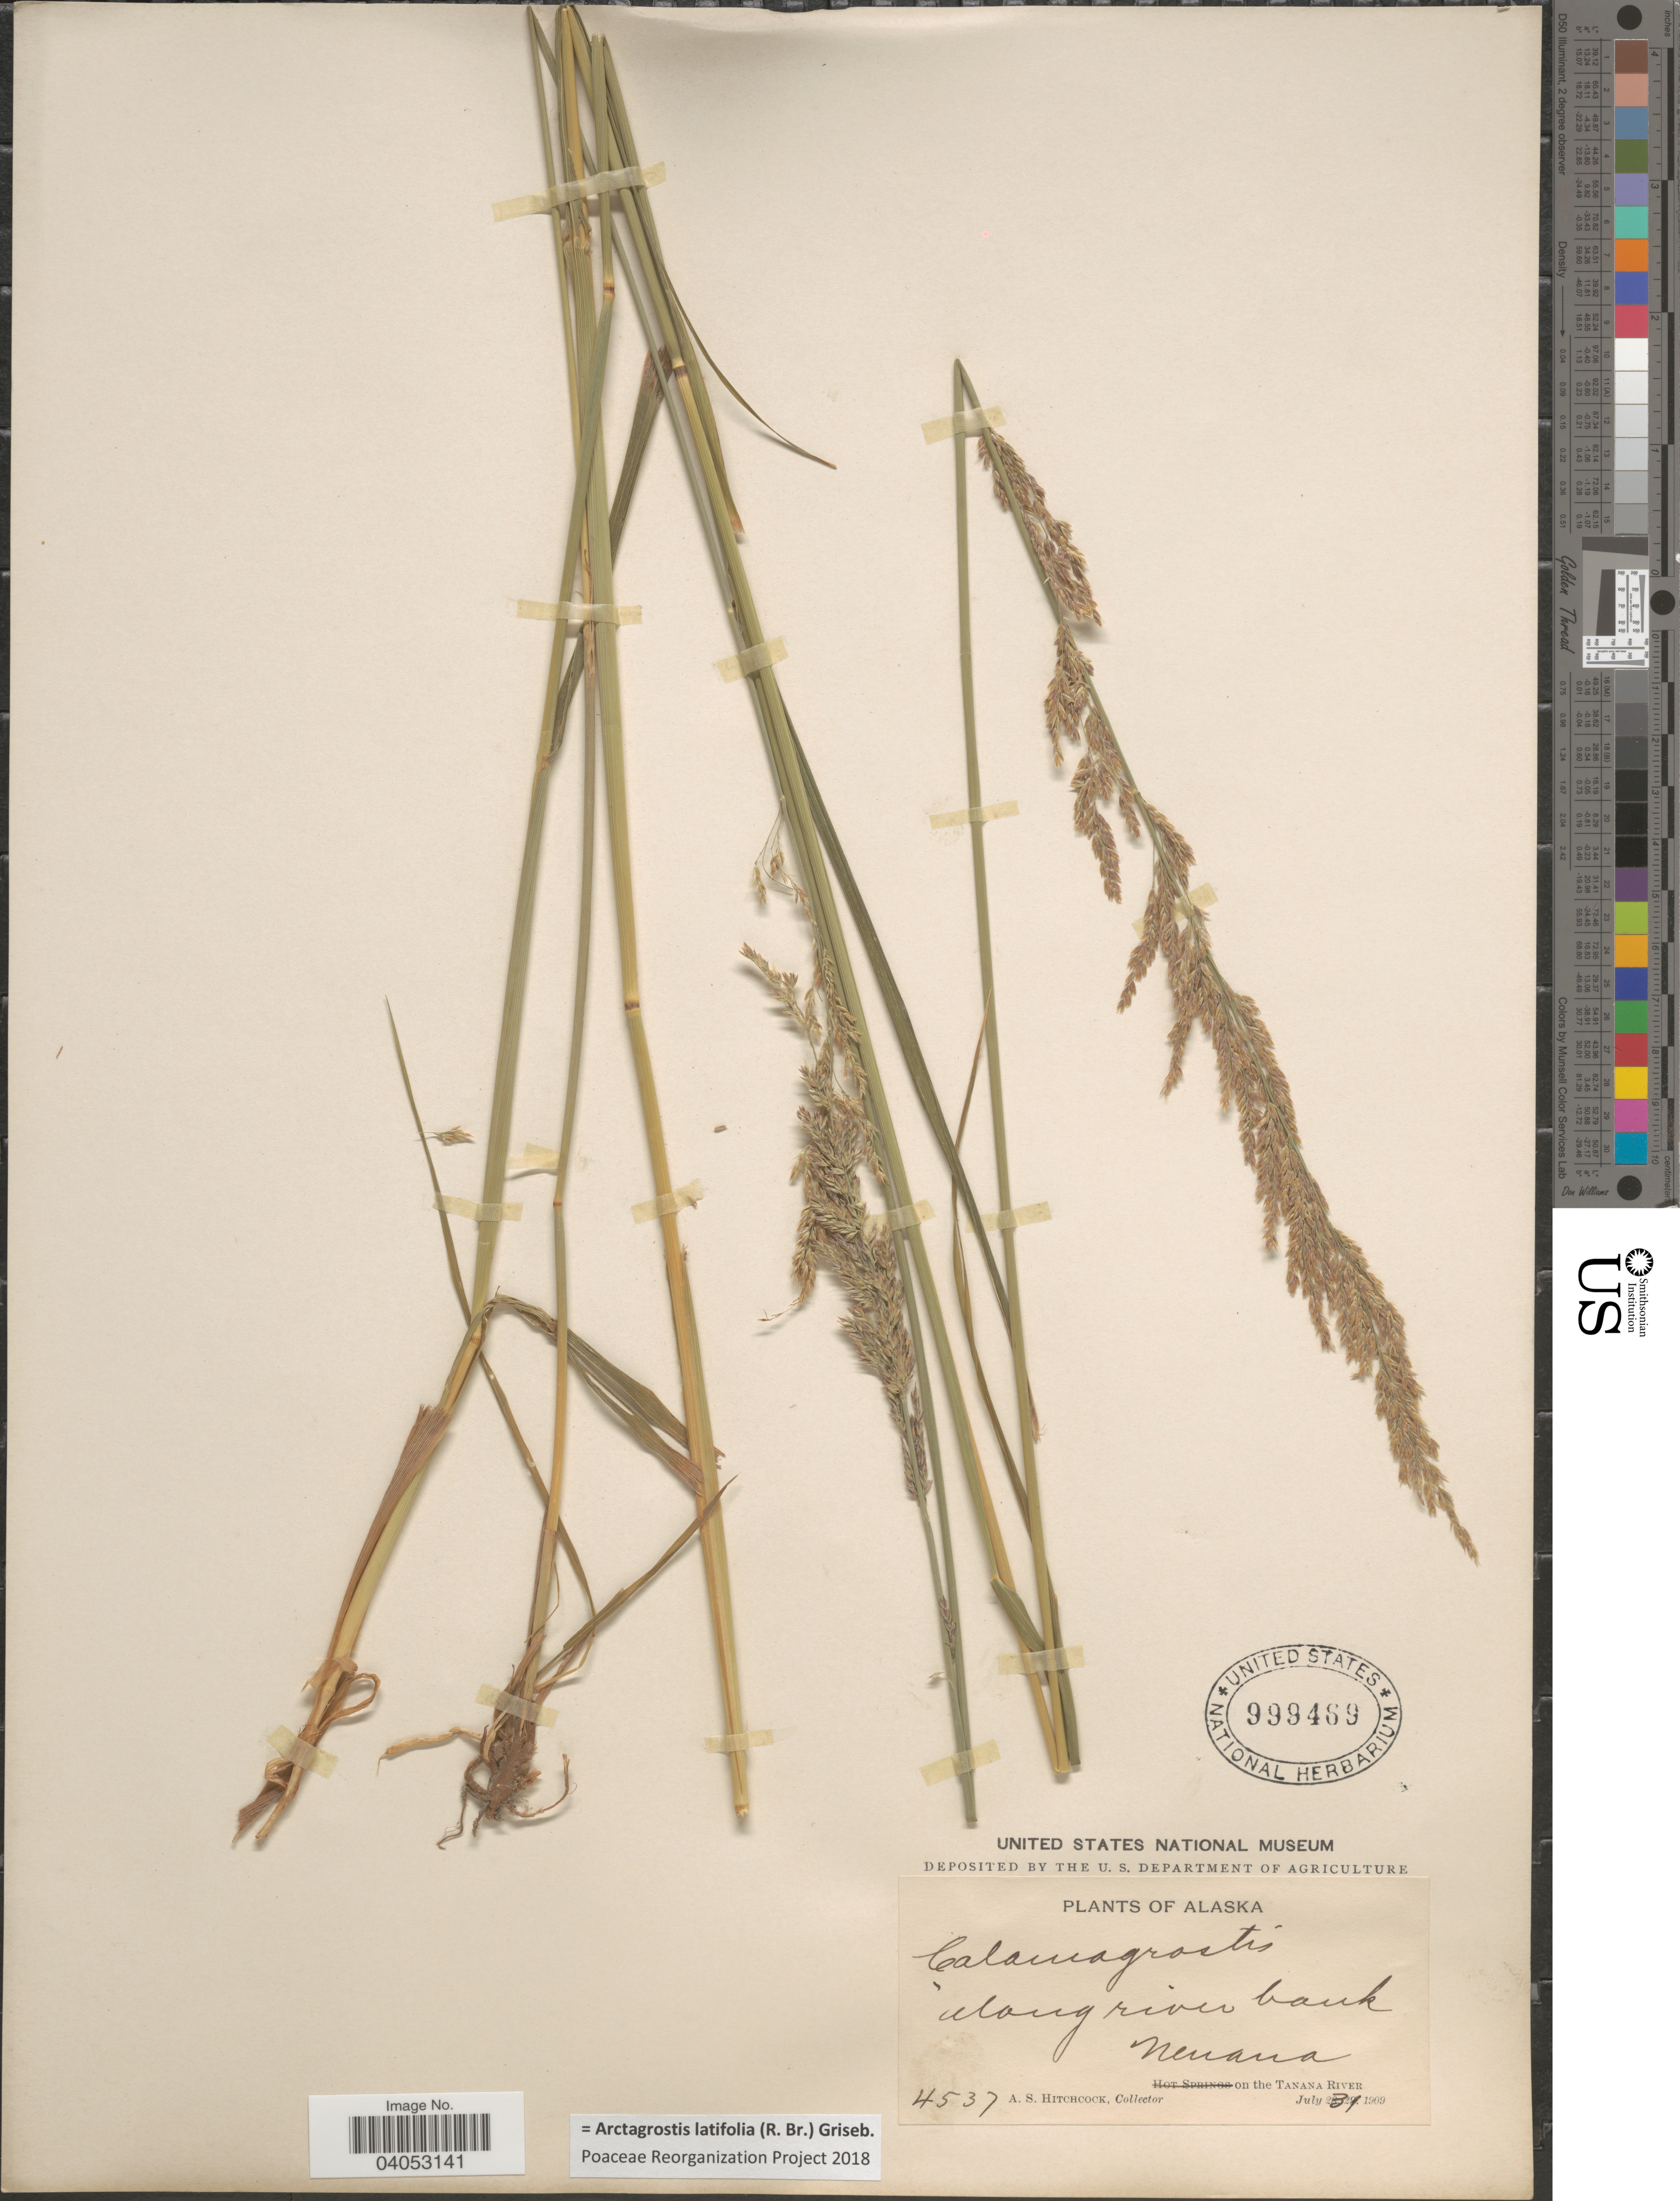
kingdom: Plantae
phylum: Tracheophyta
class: Liliopsida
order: Poales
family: Poaceae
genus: Arctagrostis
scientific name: Arctagrostis latifolia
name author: (R. Br.) Griseb.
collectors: A. S. Hitchcock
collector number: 4537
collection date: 1909-07-31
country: United States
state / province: Alaska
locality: Along river bank. Nenana on the Tanana River.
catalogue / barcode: US 999469